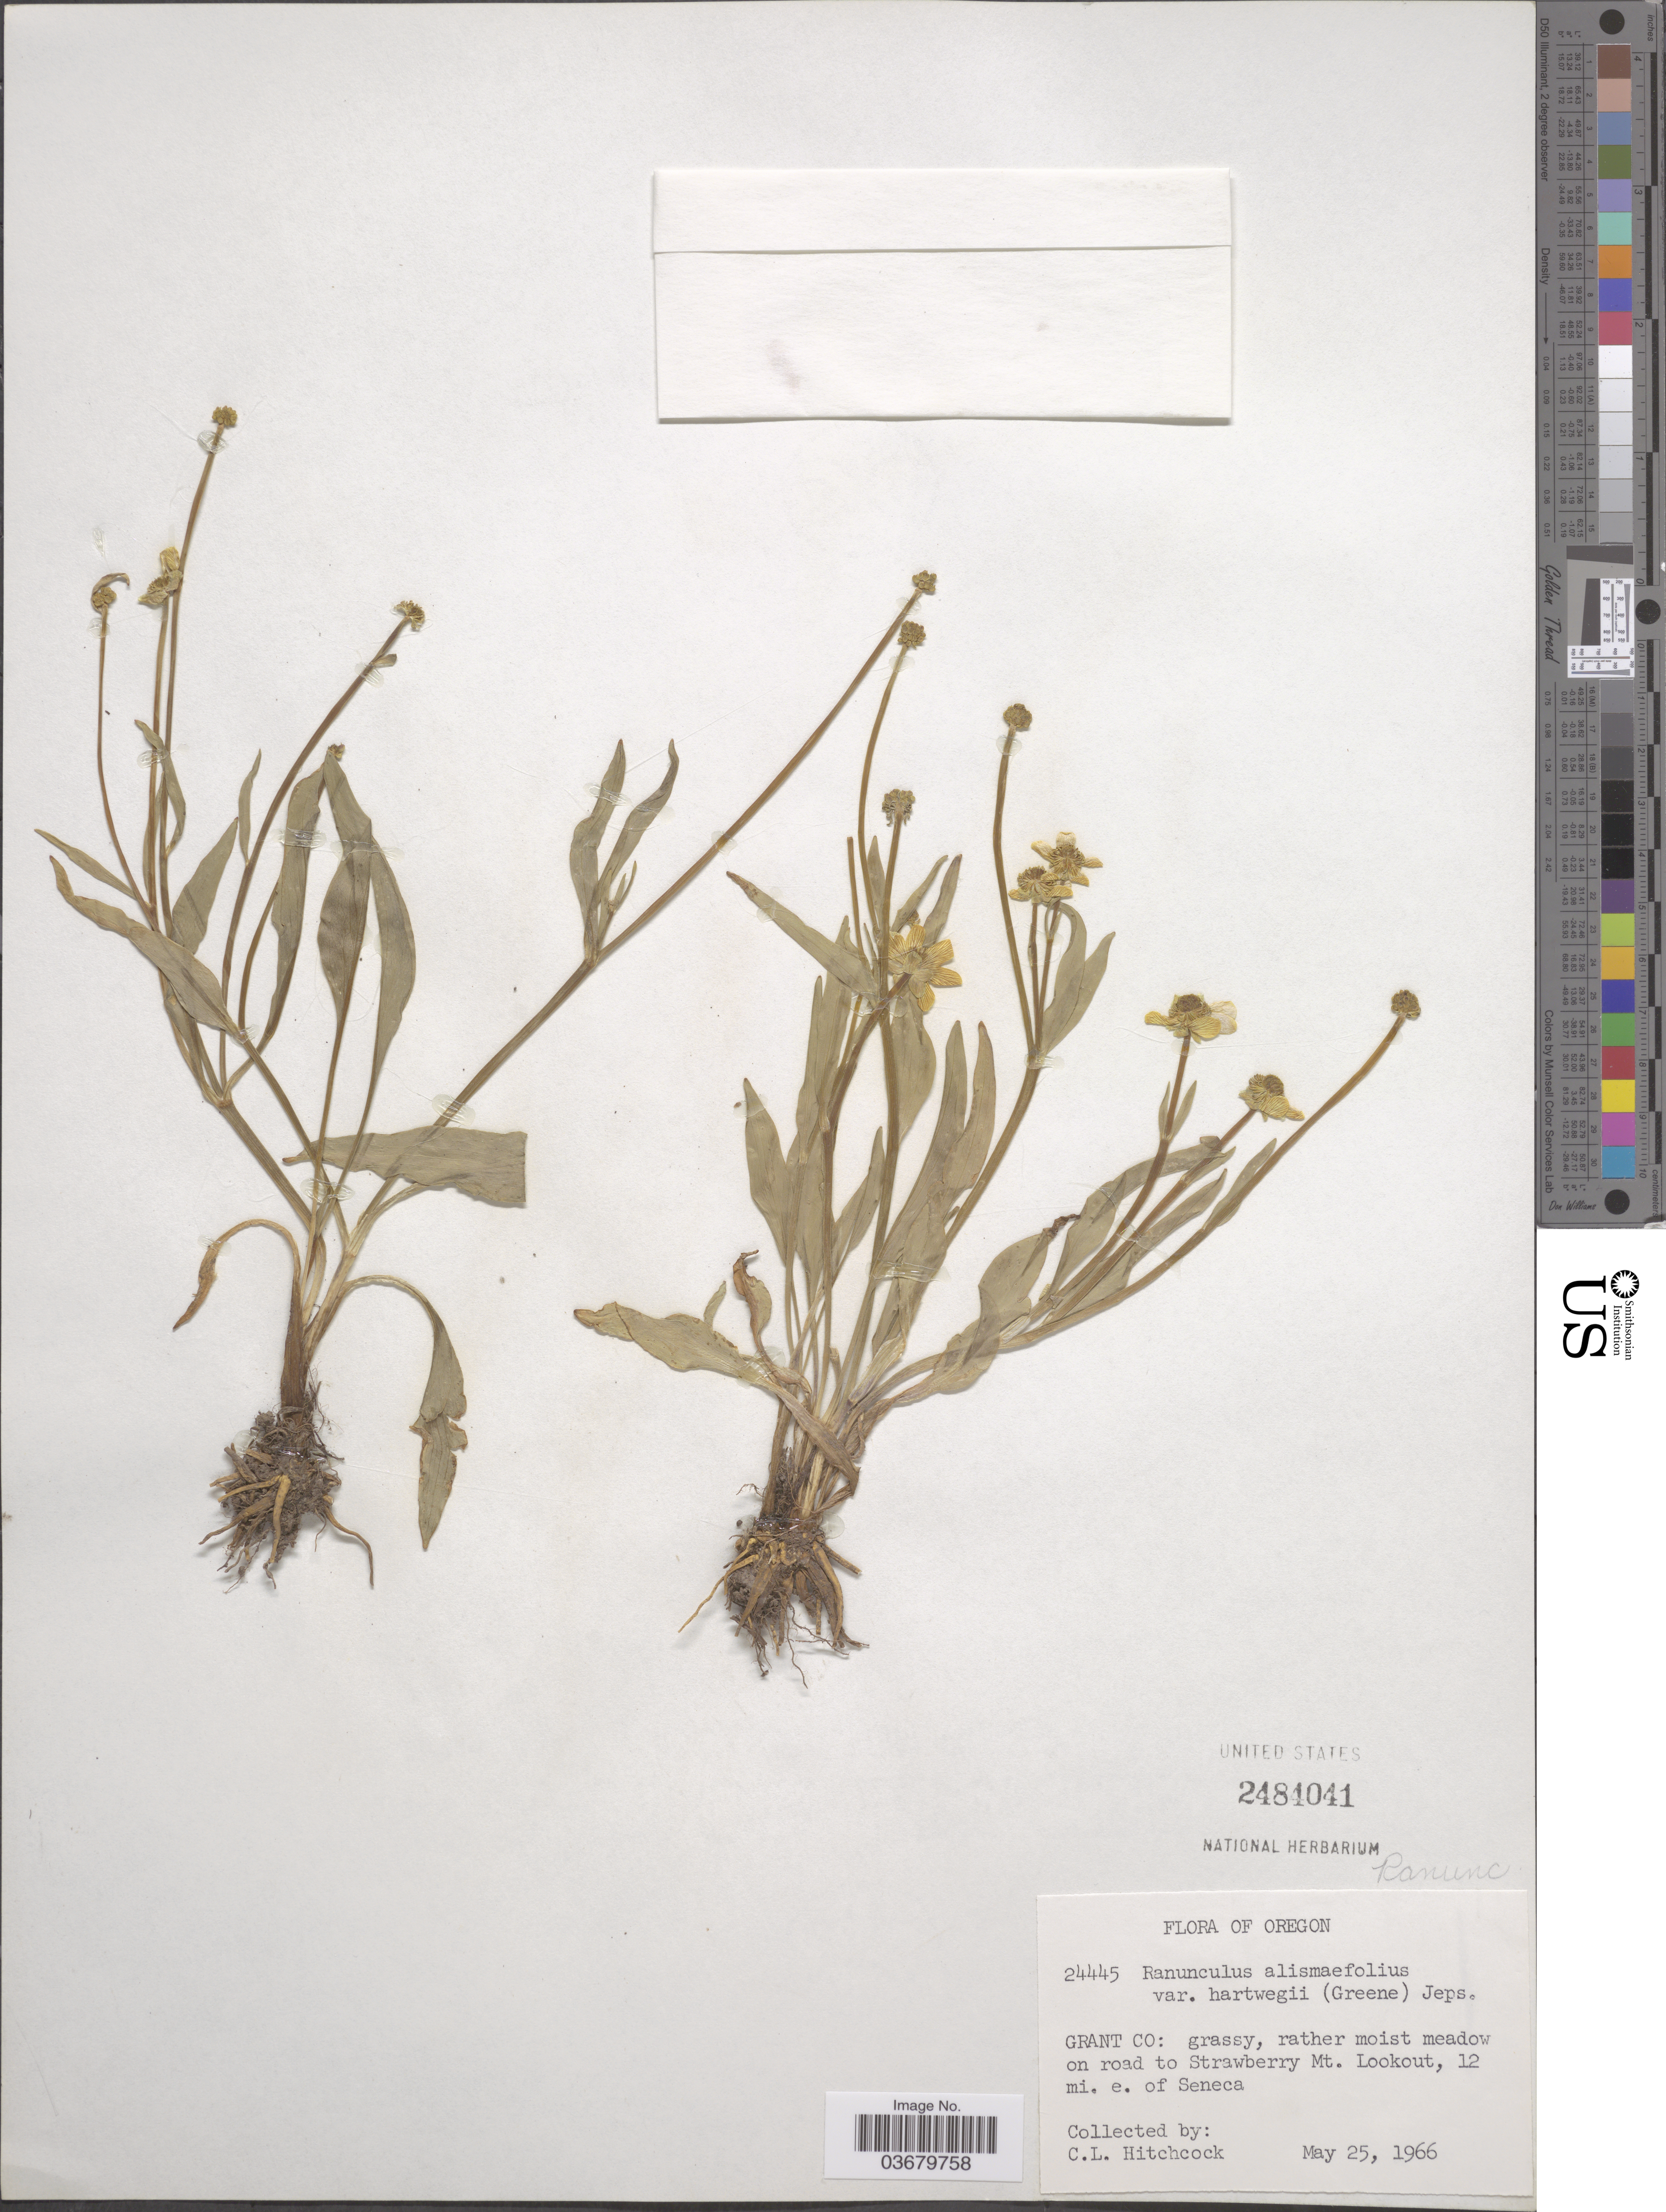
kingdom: Plantae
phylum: Tracheophyta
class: Magnoliopsida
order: Ranunculales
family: Ranunculaceae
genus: Ranunculus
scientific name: Ranunculus alismifolius var. hartwegii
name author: (Greene) Jeps.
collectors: C. L. Hitchcock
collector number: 24445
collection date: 1966-05-25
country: United States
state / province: Oregon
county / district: Grant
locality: Grant Co: On road to Strawberry Mt. Lookout, 12 mi. e. of Seneca.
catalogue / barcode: US 2484041